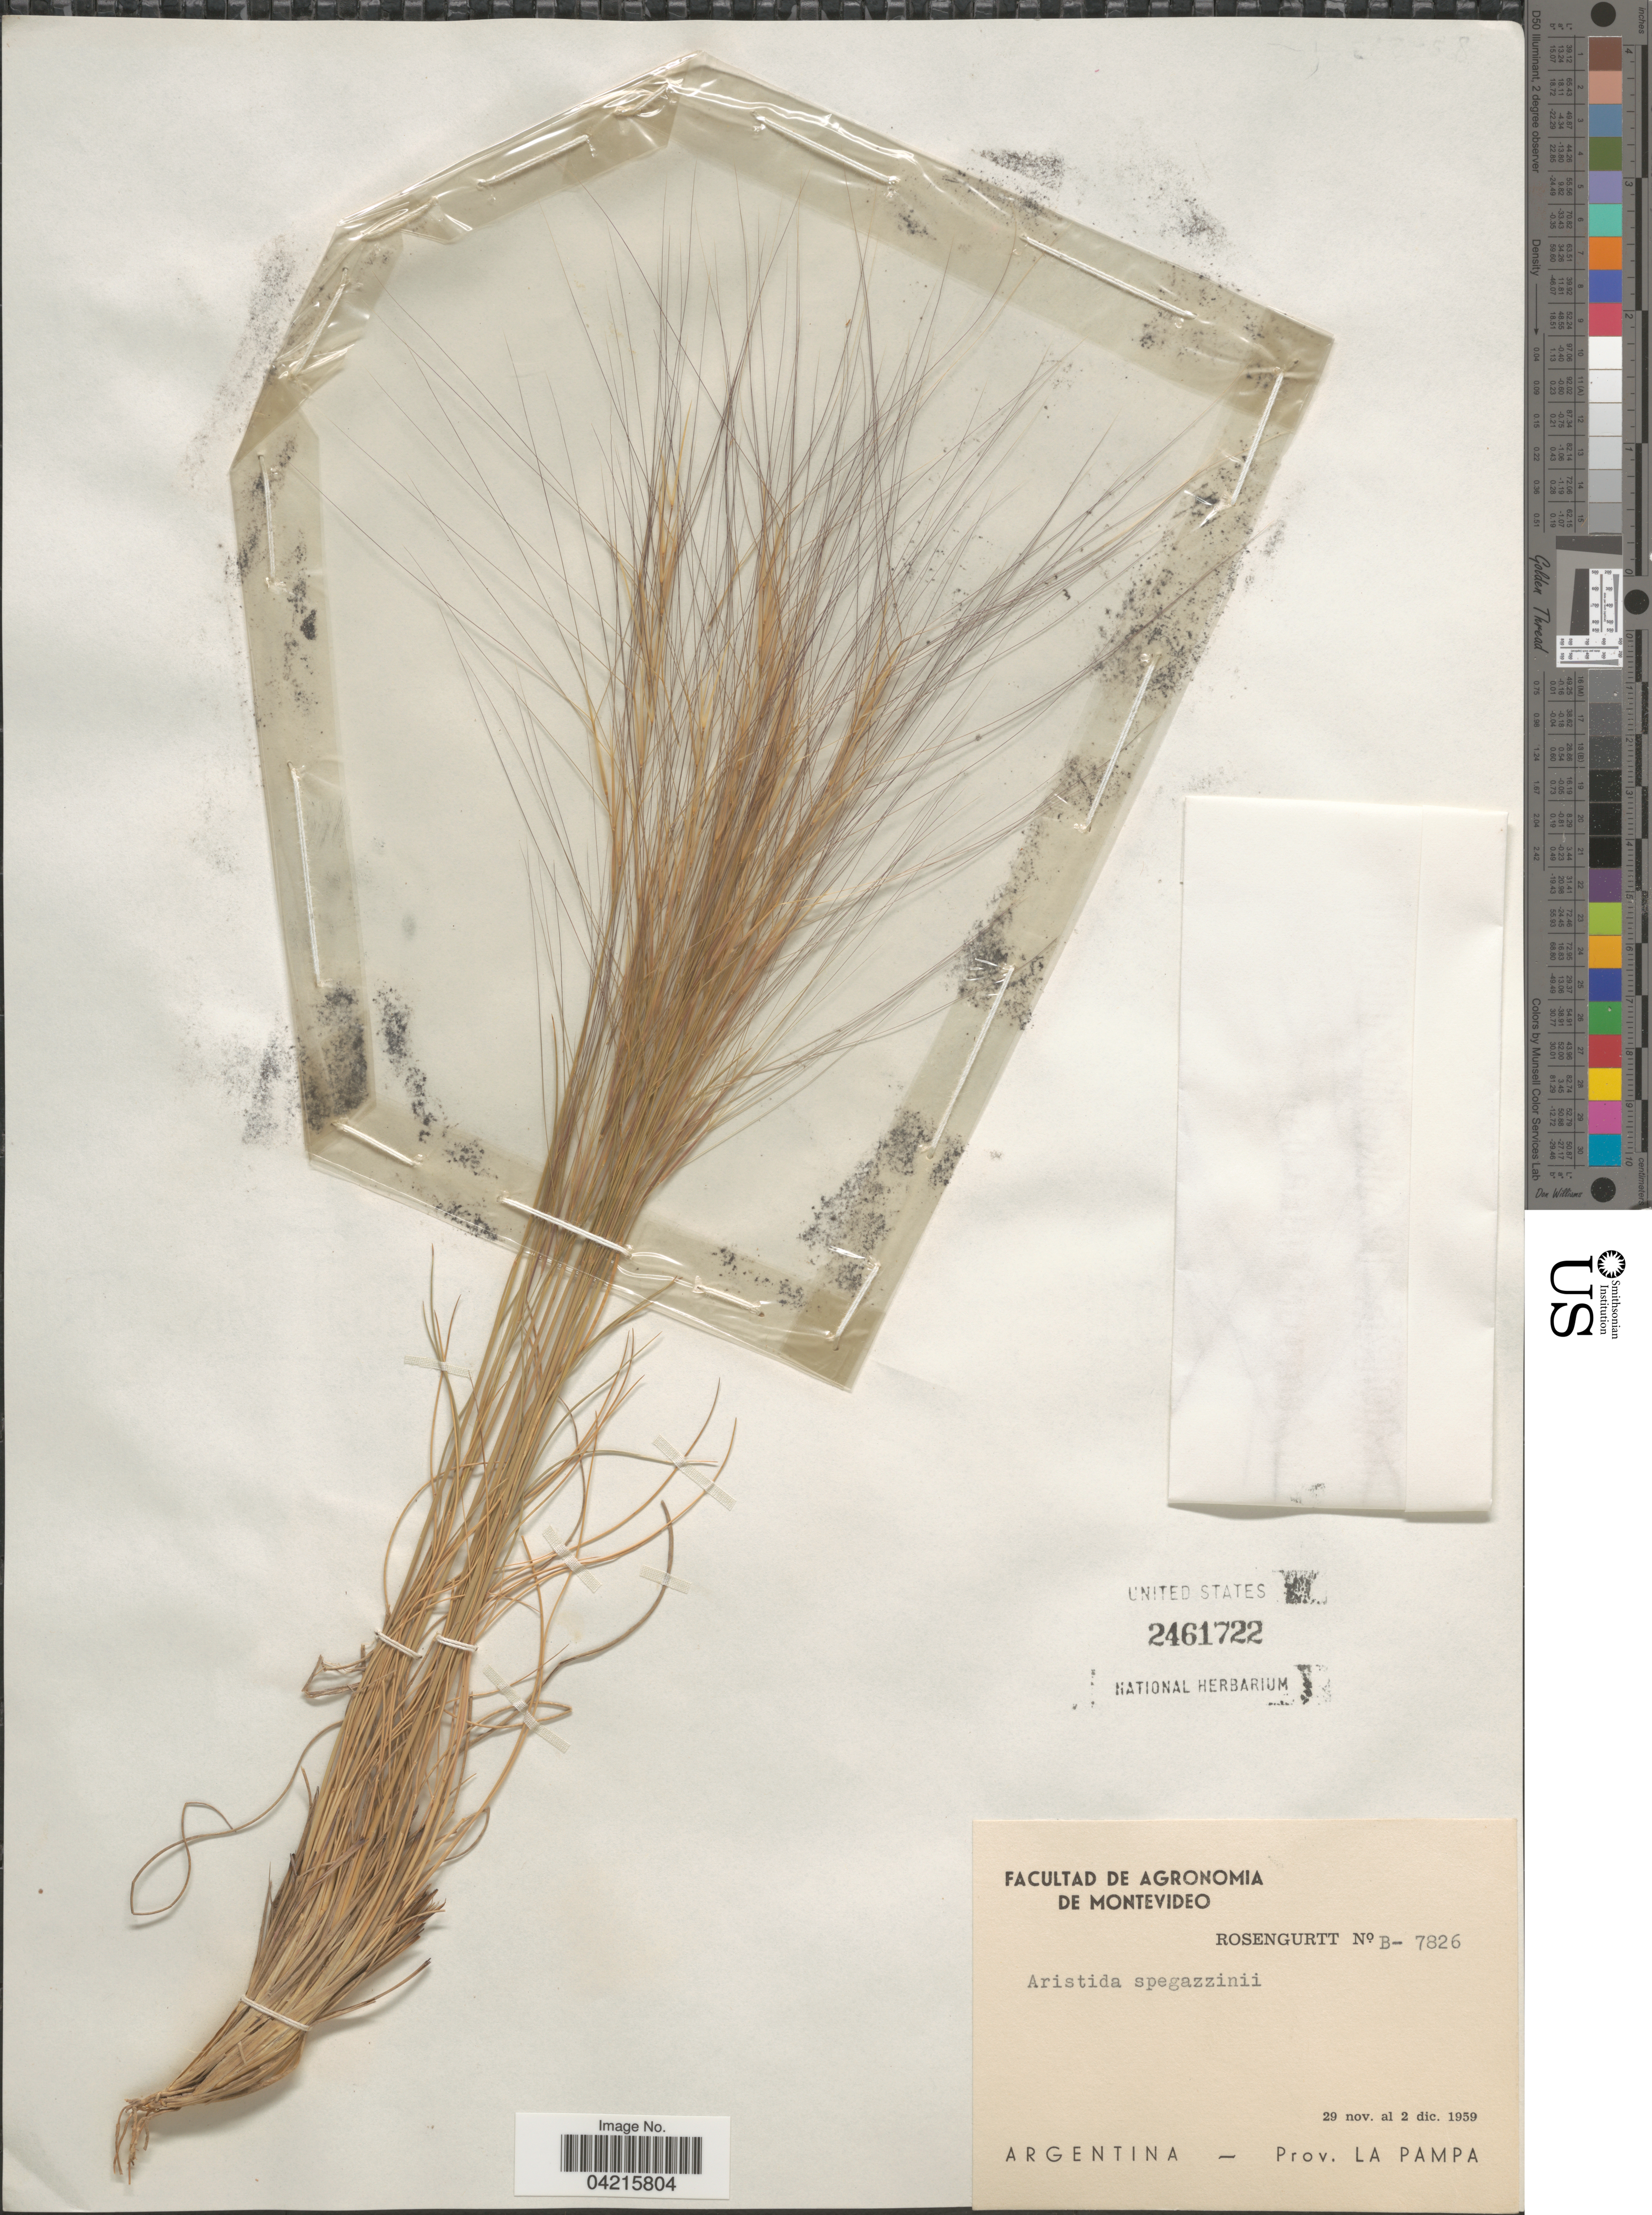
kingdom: Plantae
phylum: Tracheophyta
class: Liliopsida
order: Poales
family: Poaceae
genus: Aristida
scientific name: Aristida spegazzinii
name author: Arechav.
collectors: Rosengurtt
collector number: B-7826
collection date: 1959-11-29/1959-12-02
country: Argentina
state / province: La Pampa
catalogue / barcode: US 2461722